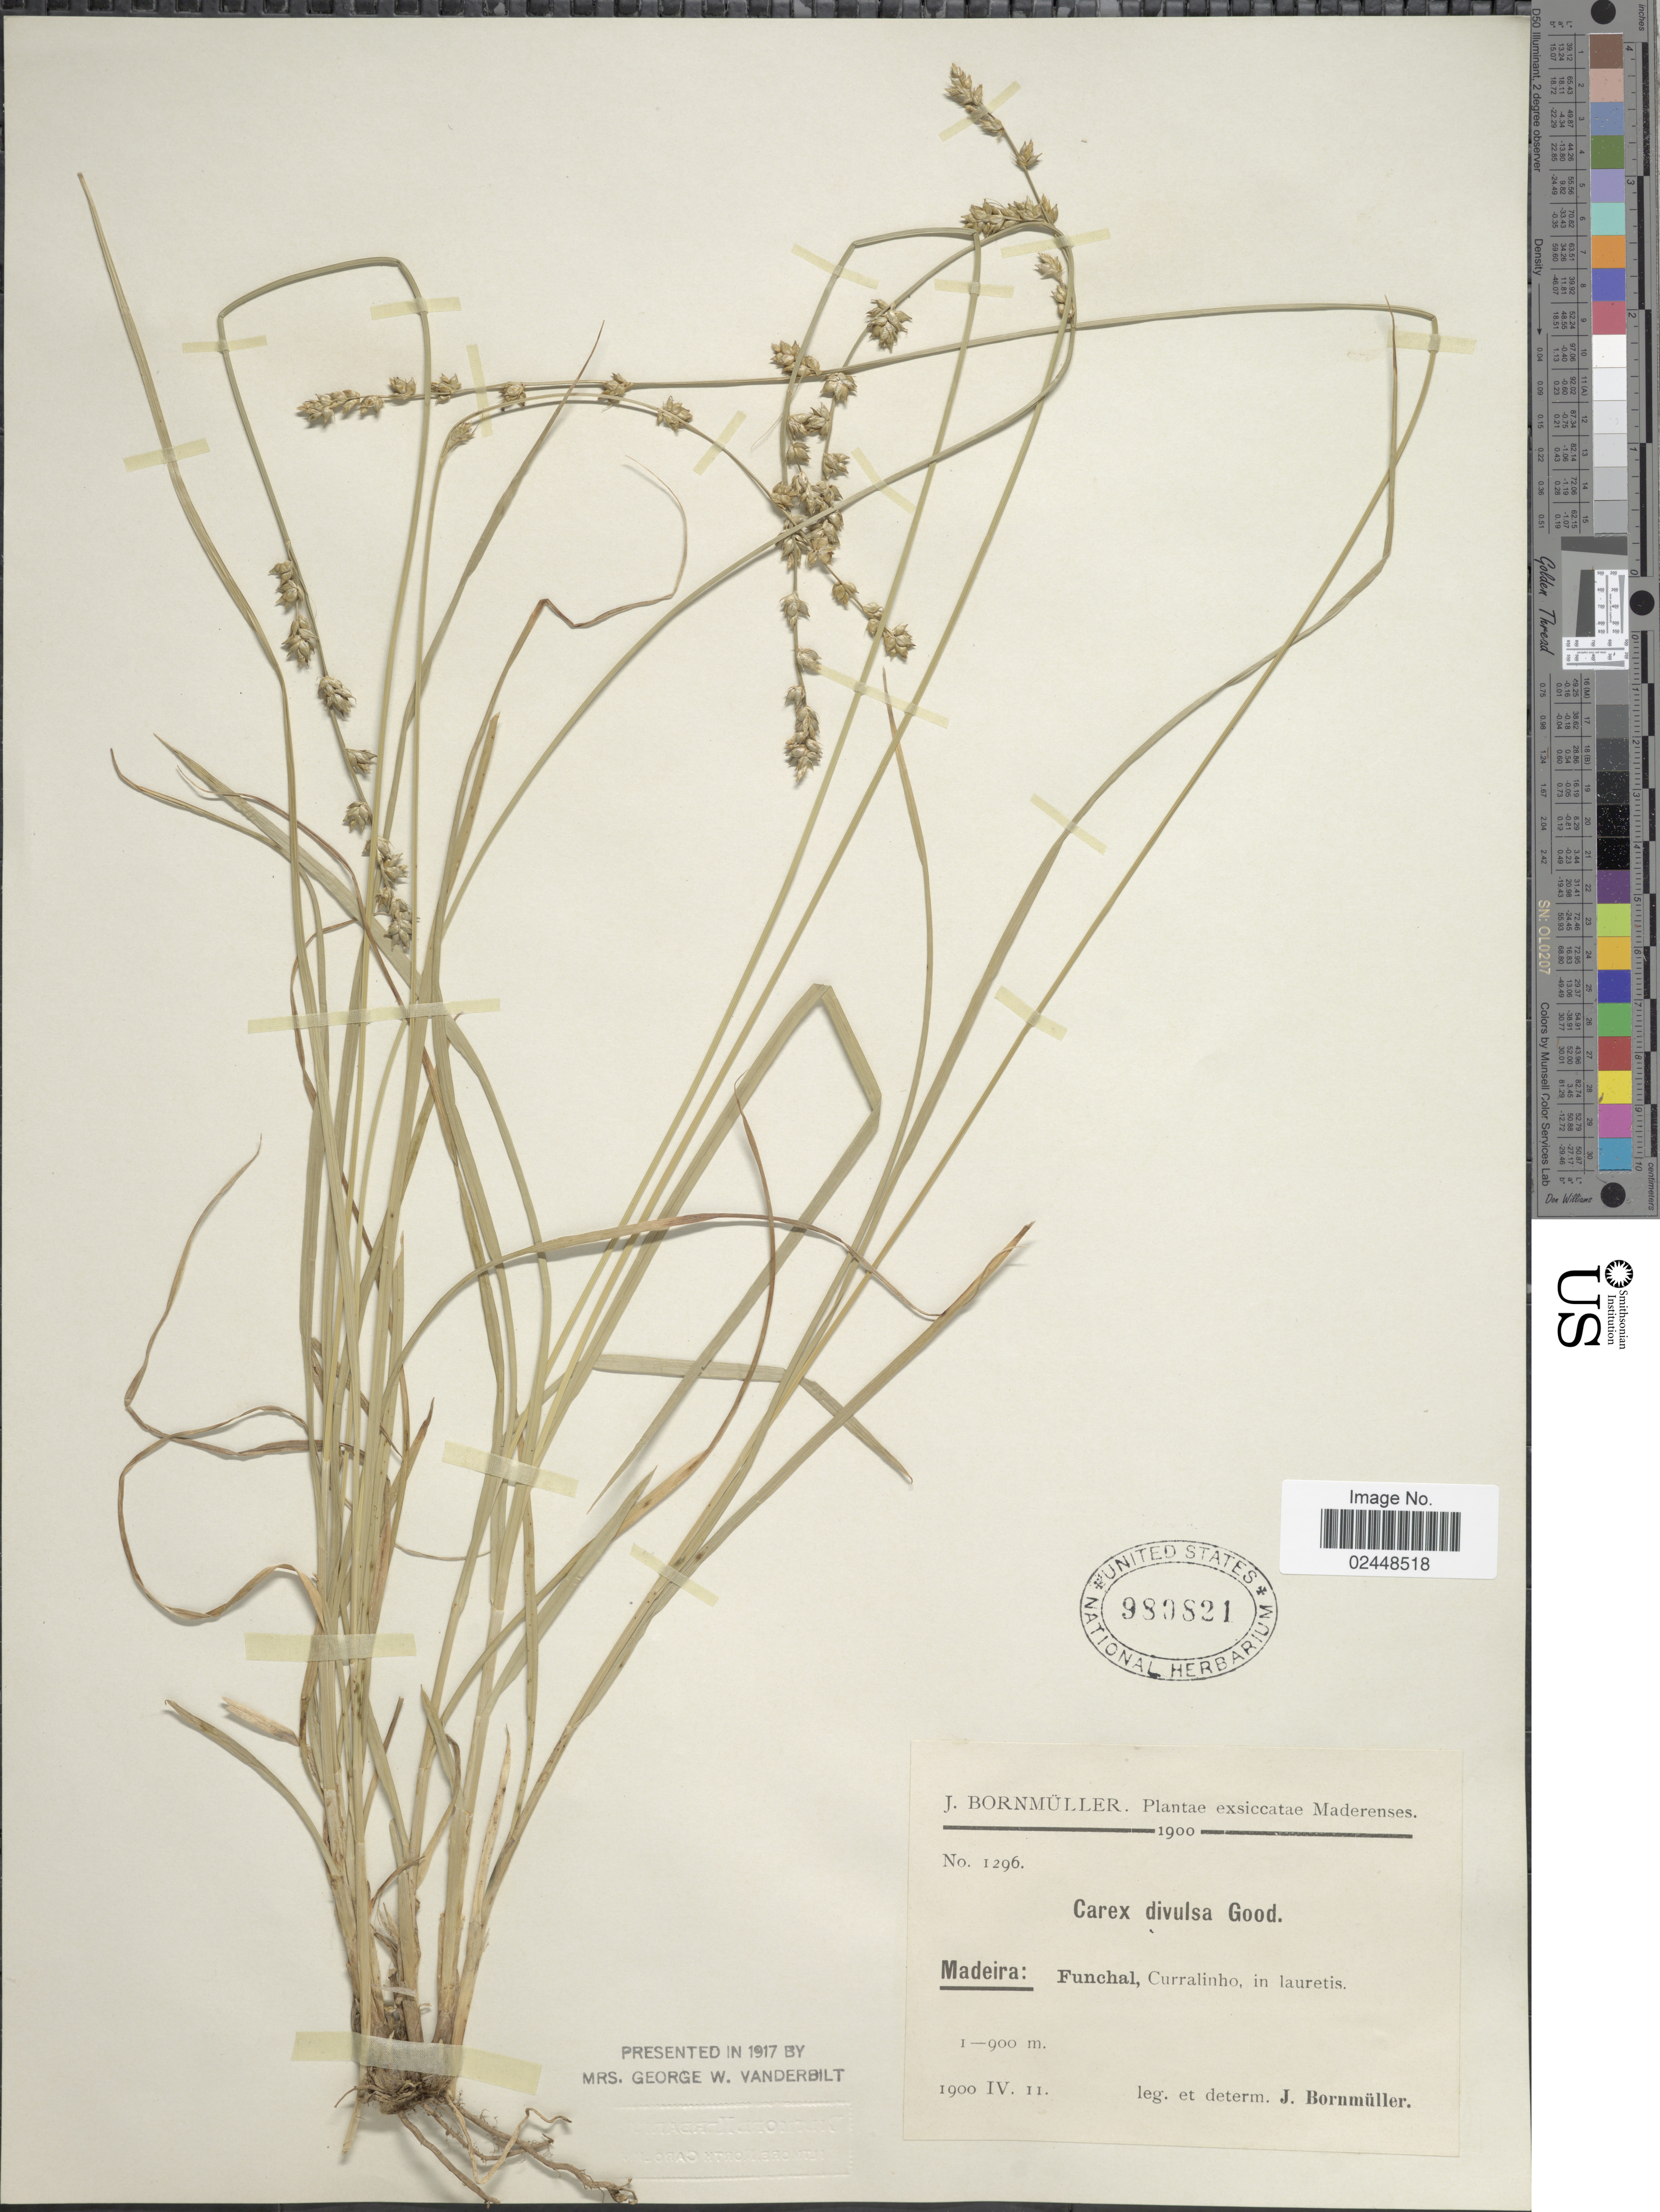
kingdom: Plantae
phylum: Tracheophyta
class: Liliopsida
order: Poales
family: Cyperaceae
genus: Carex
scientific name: Carex divulsa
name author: Stokes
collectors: J. Bornmüller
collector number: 1296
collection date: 1900-04-11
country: Portugal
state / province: Madeira (Aut. Reg.)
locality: Madeira: Funchal, Curralinho, in lauretis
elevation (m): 1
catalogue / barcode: US 980821